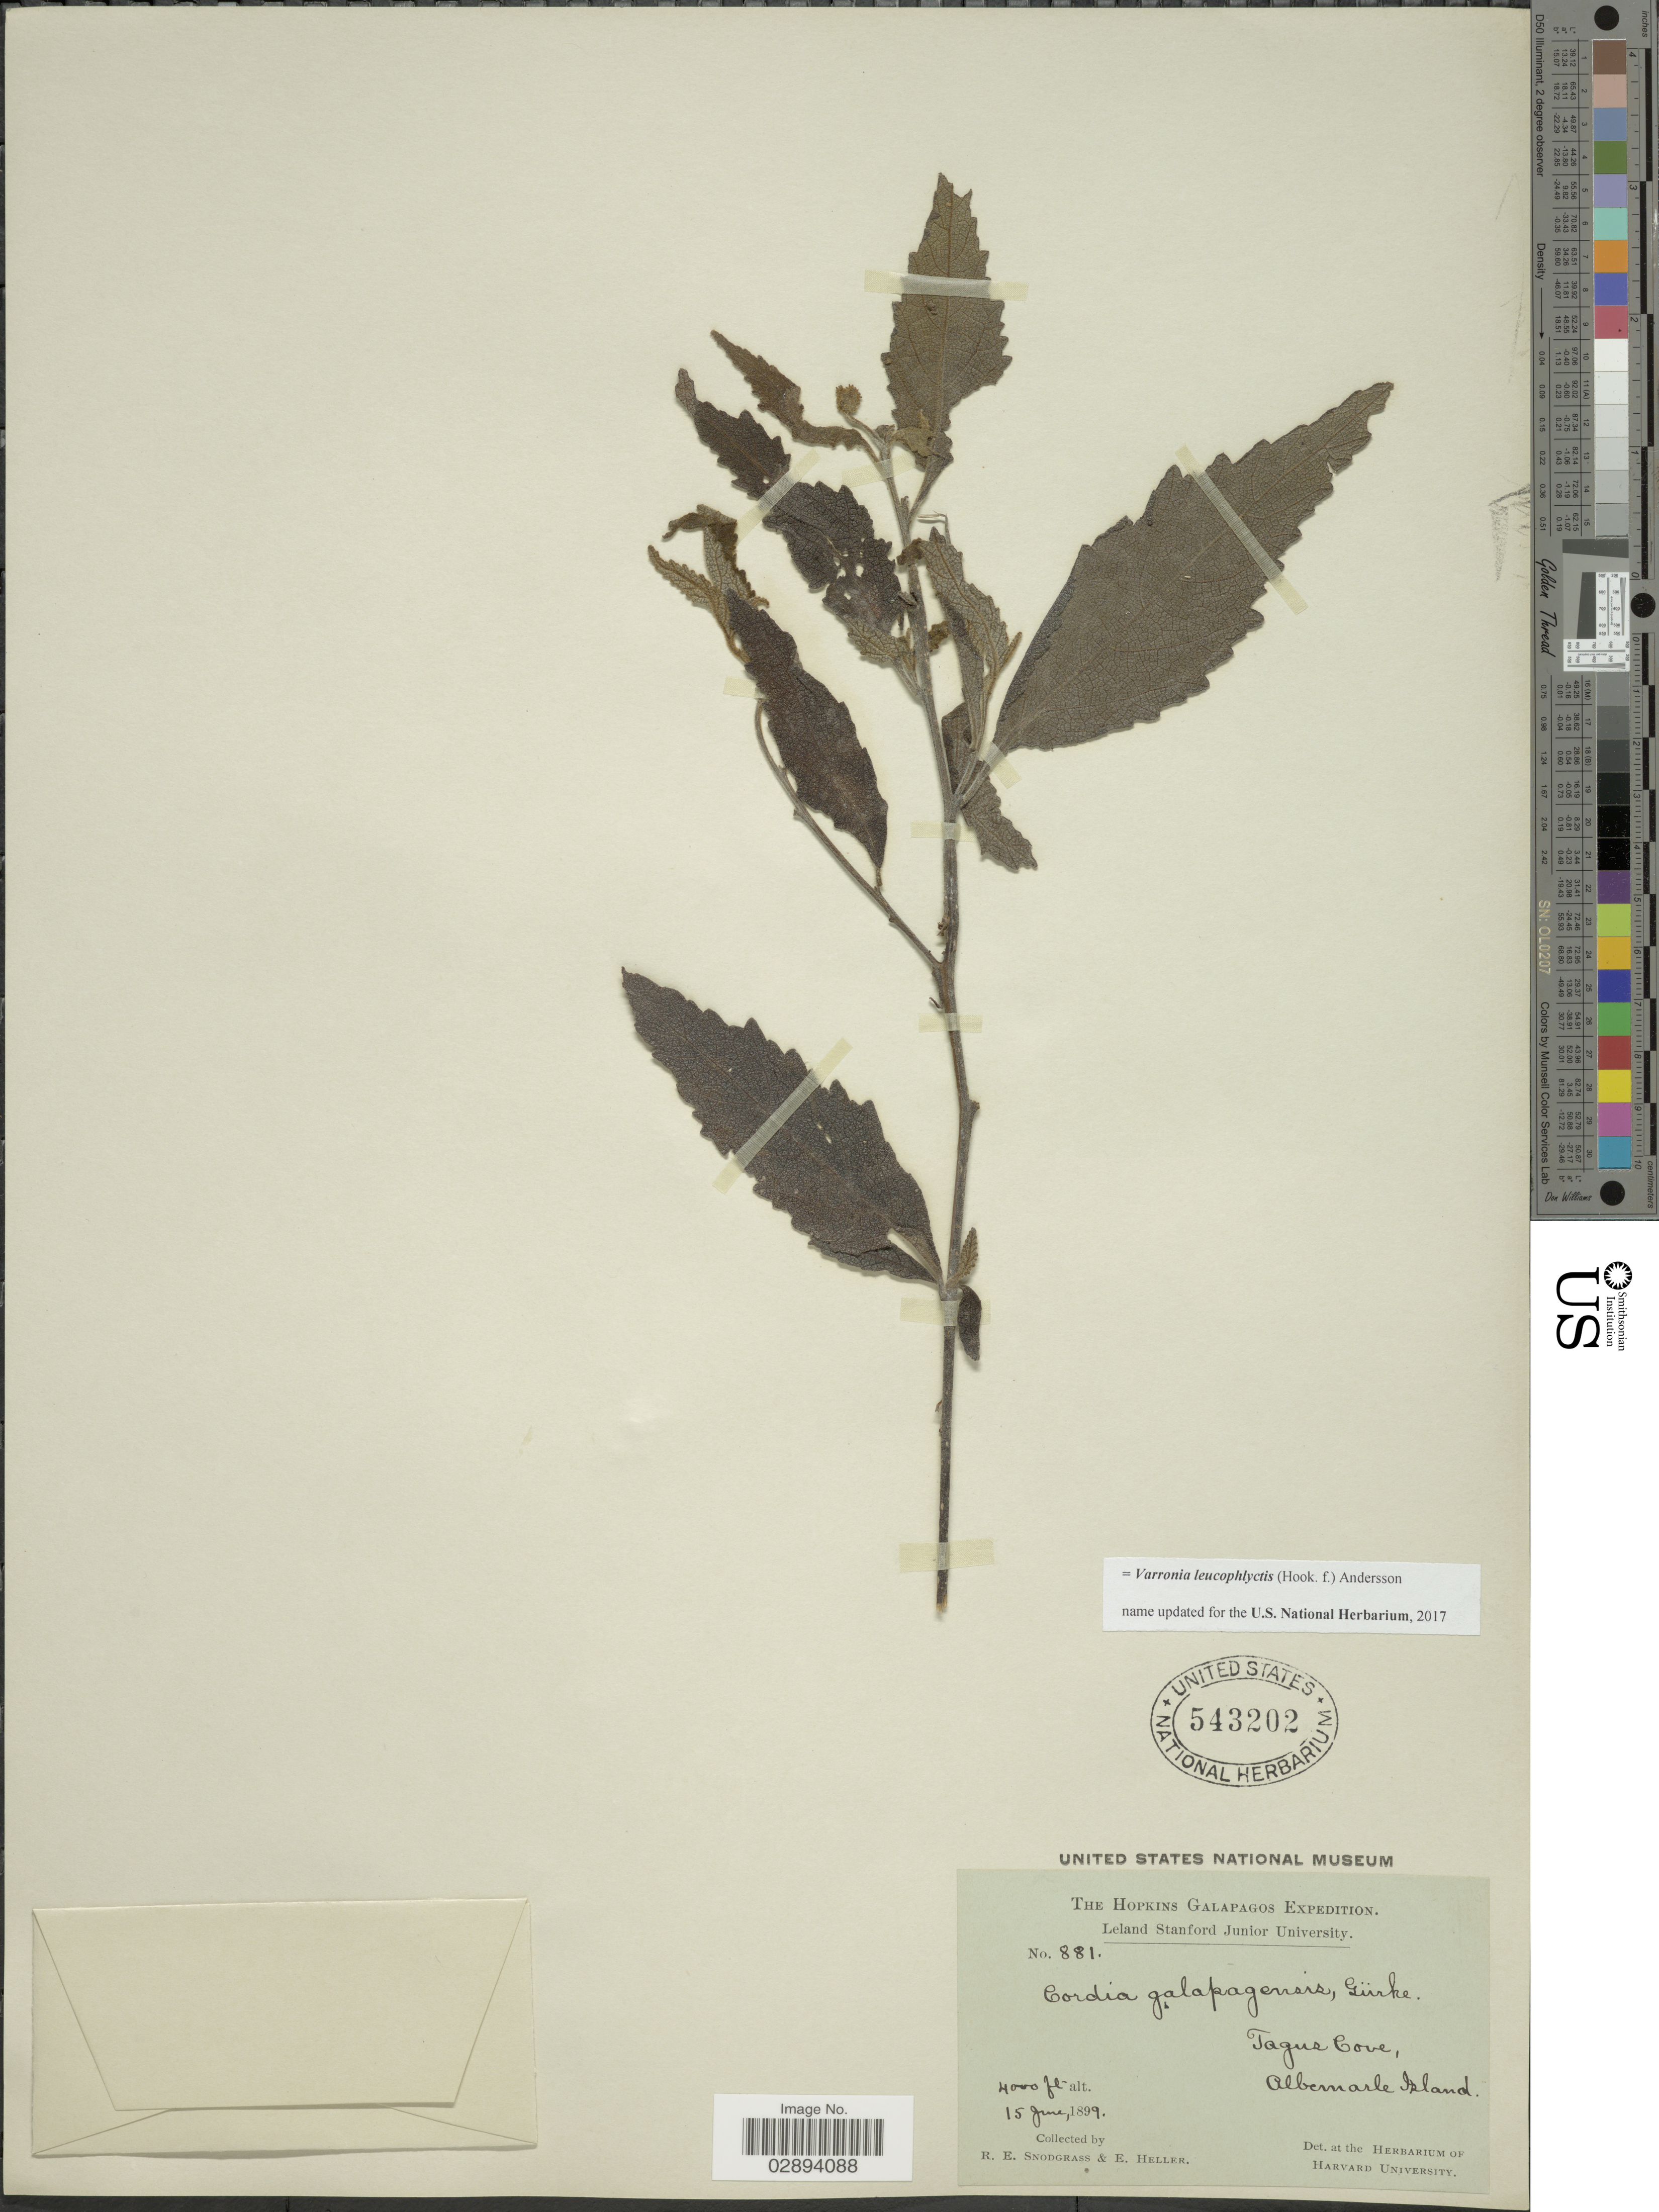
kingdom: Plantae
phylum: Tracheophyta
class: Magnoliopsida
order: Boraginales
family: Cordiaceae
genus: Varronia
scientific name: Varronia leucophyctis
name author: (Hook. f.) Andersson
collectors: R. E. Snodgrass & E. Heller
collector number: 881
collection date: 1899-06-15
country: Ecuador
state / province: Colón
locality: Galapagos, Tagus Cove, Albermarle Island.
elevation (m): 1219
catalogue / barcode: US 543202